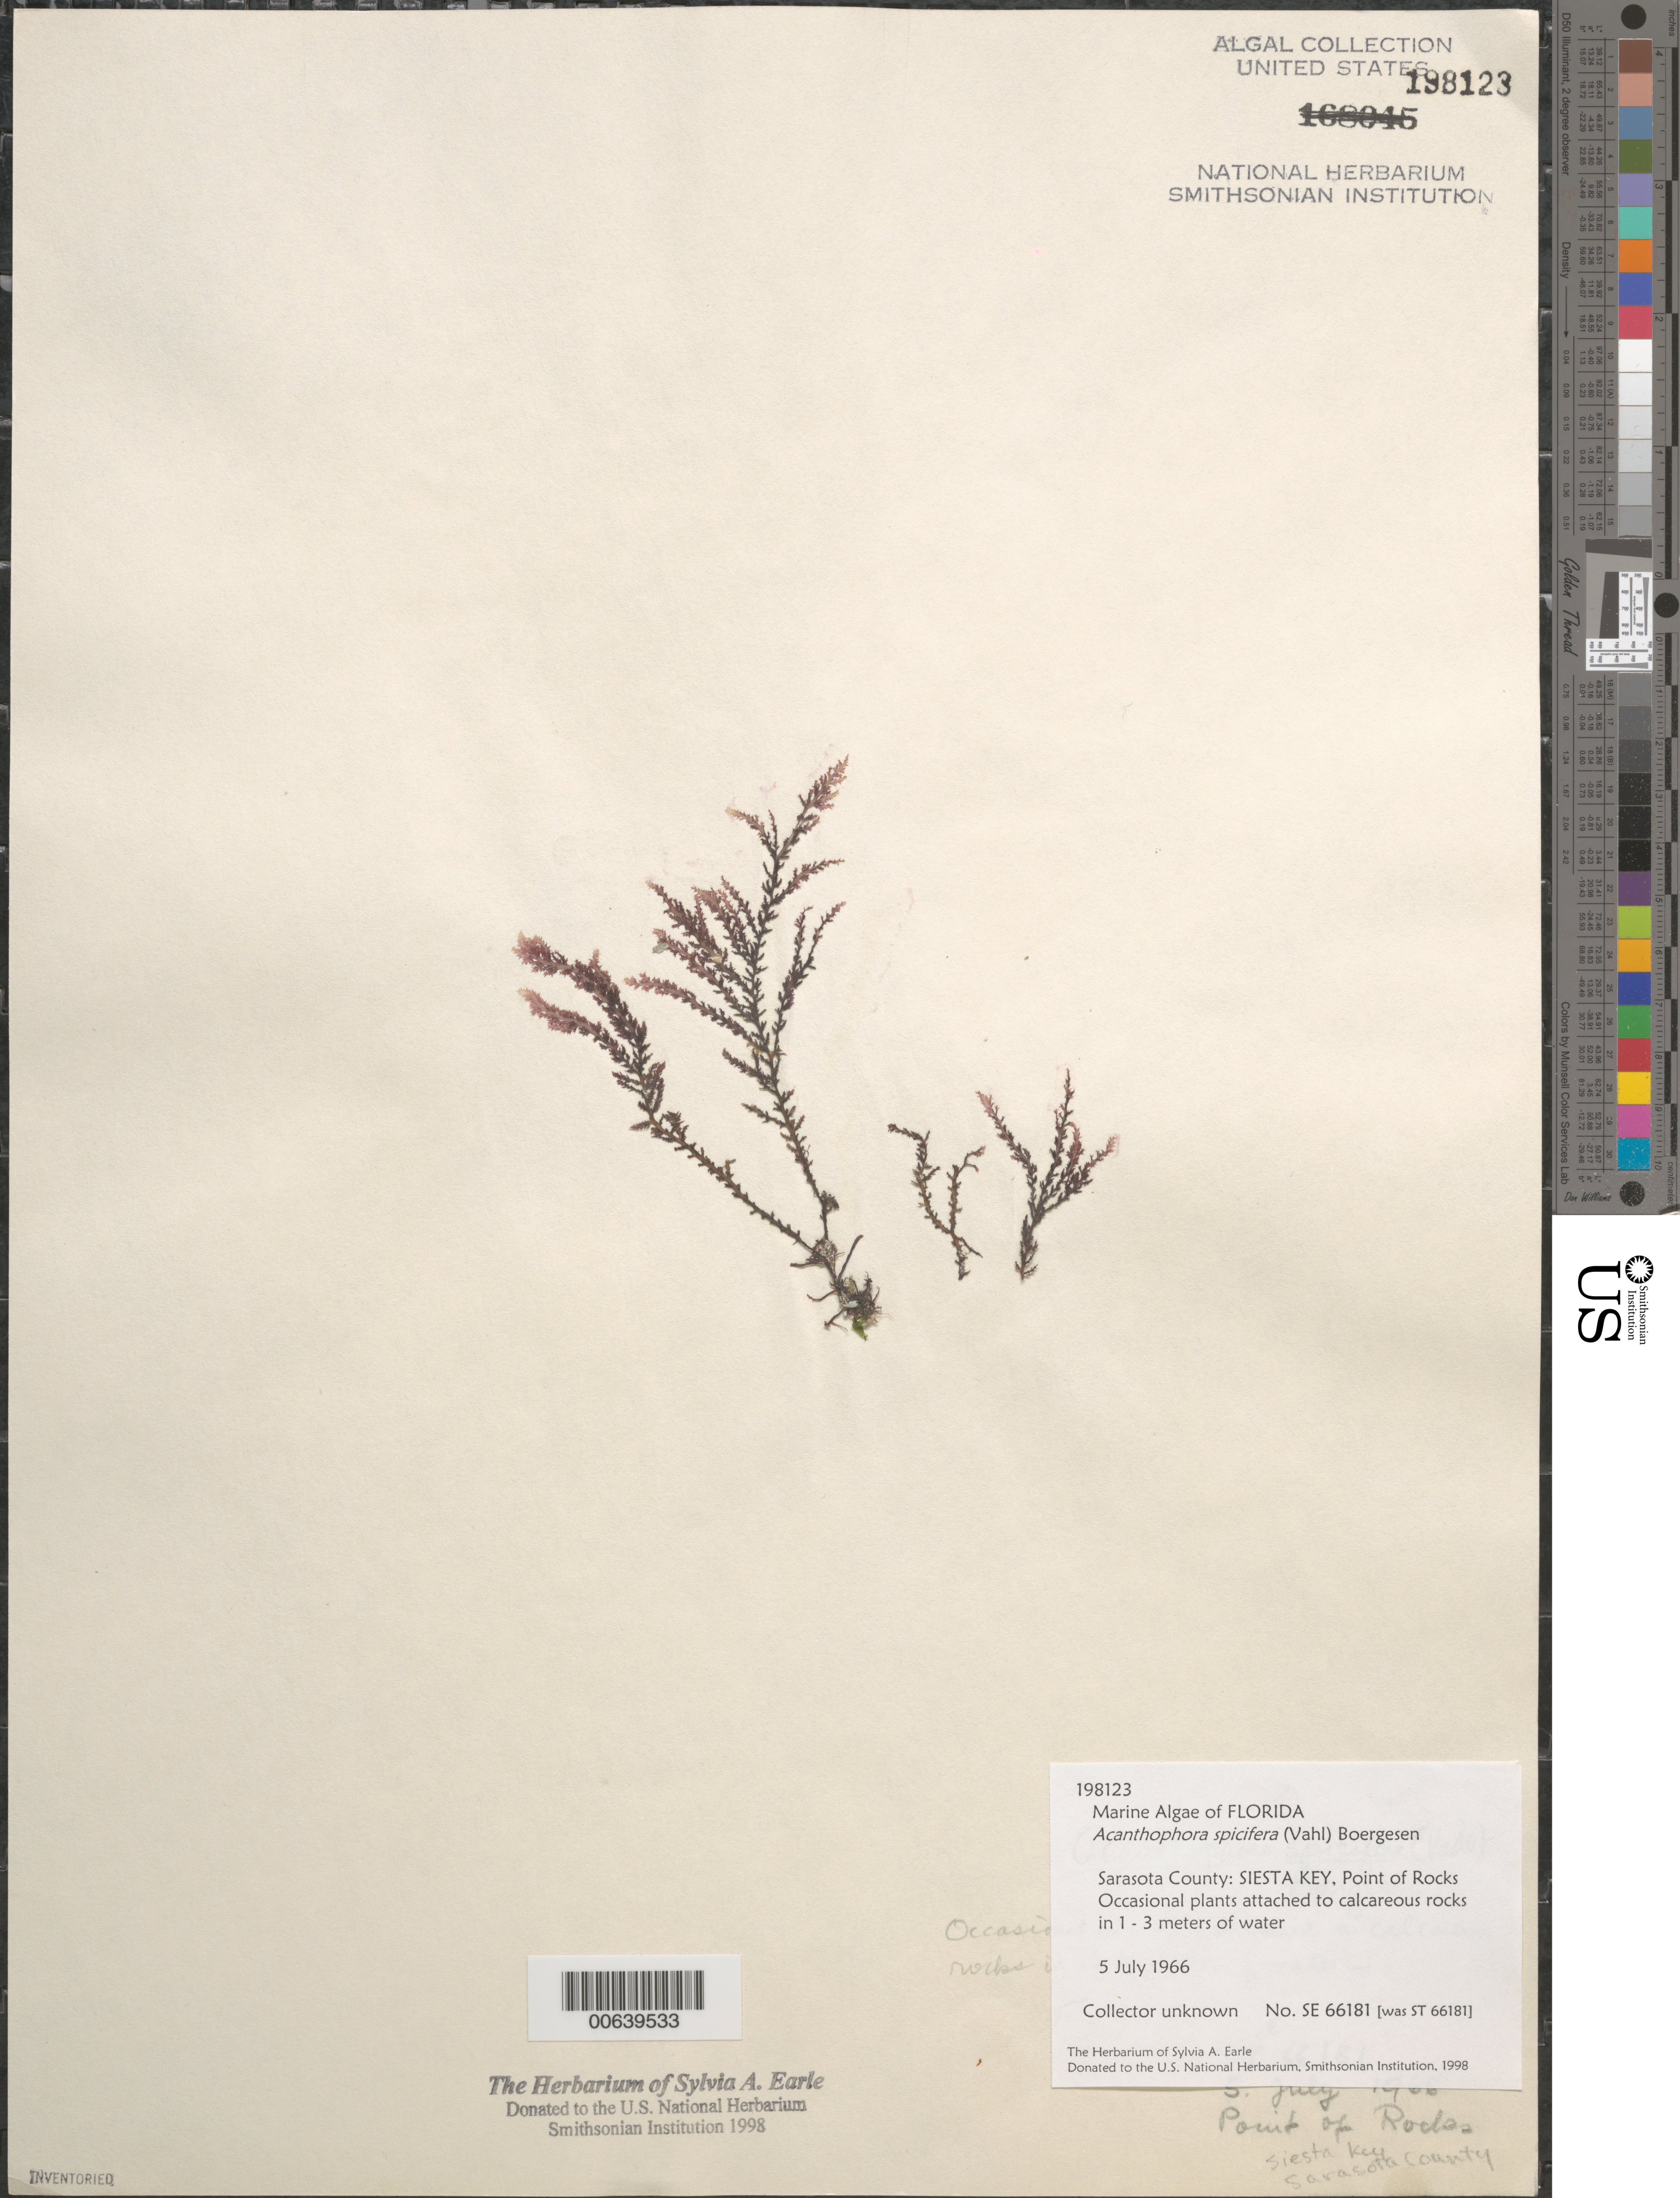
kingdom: Plantae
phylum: Rhodophyta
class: Florideophyceae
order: Ceramiales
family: Rhodomelaceae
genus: Acanthophora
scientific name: Acanthophora spicifera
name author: (Vahl) Børgesen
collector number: SE 66181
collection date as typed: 05 Jul 1966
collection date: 1966-07-05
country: United States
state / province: Florida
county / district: Sarasota County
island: Siesta Key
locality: Point of Rocks, Gulf of Mexico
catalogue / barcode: US 198123